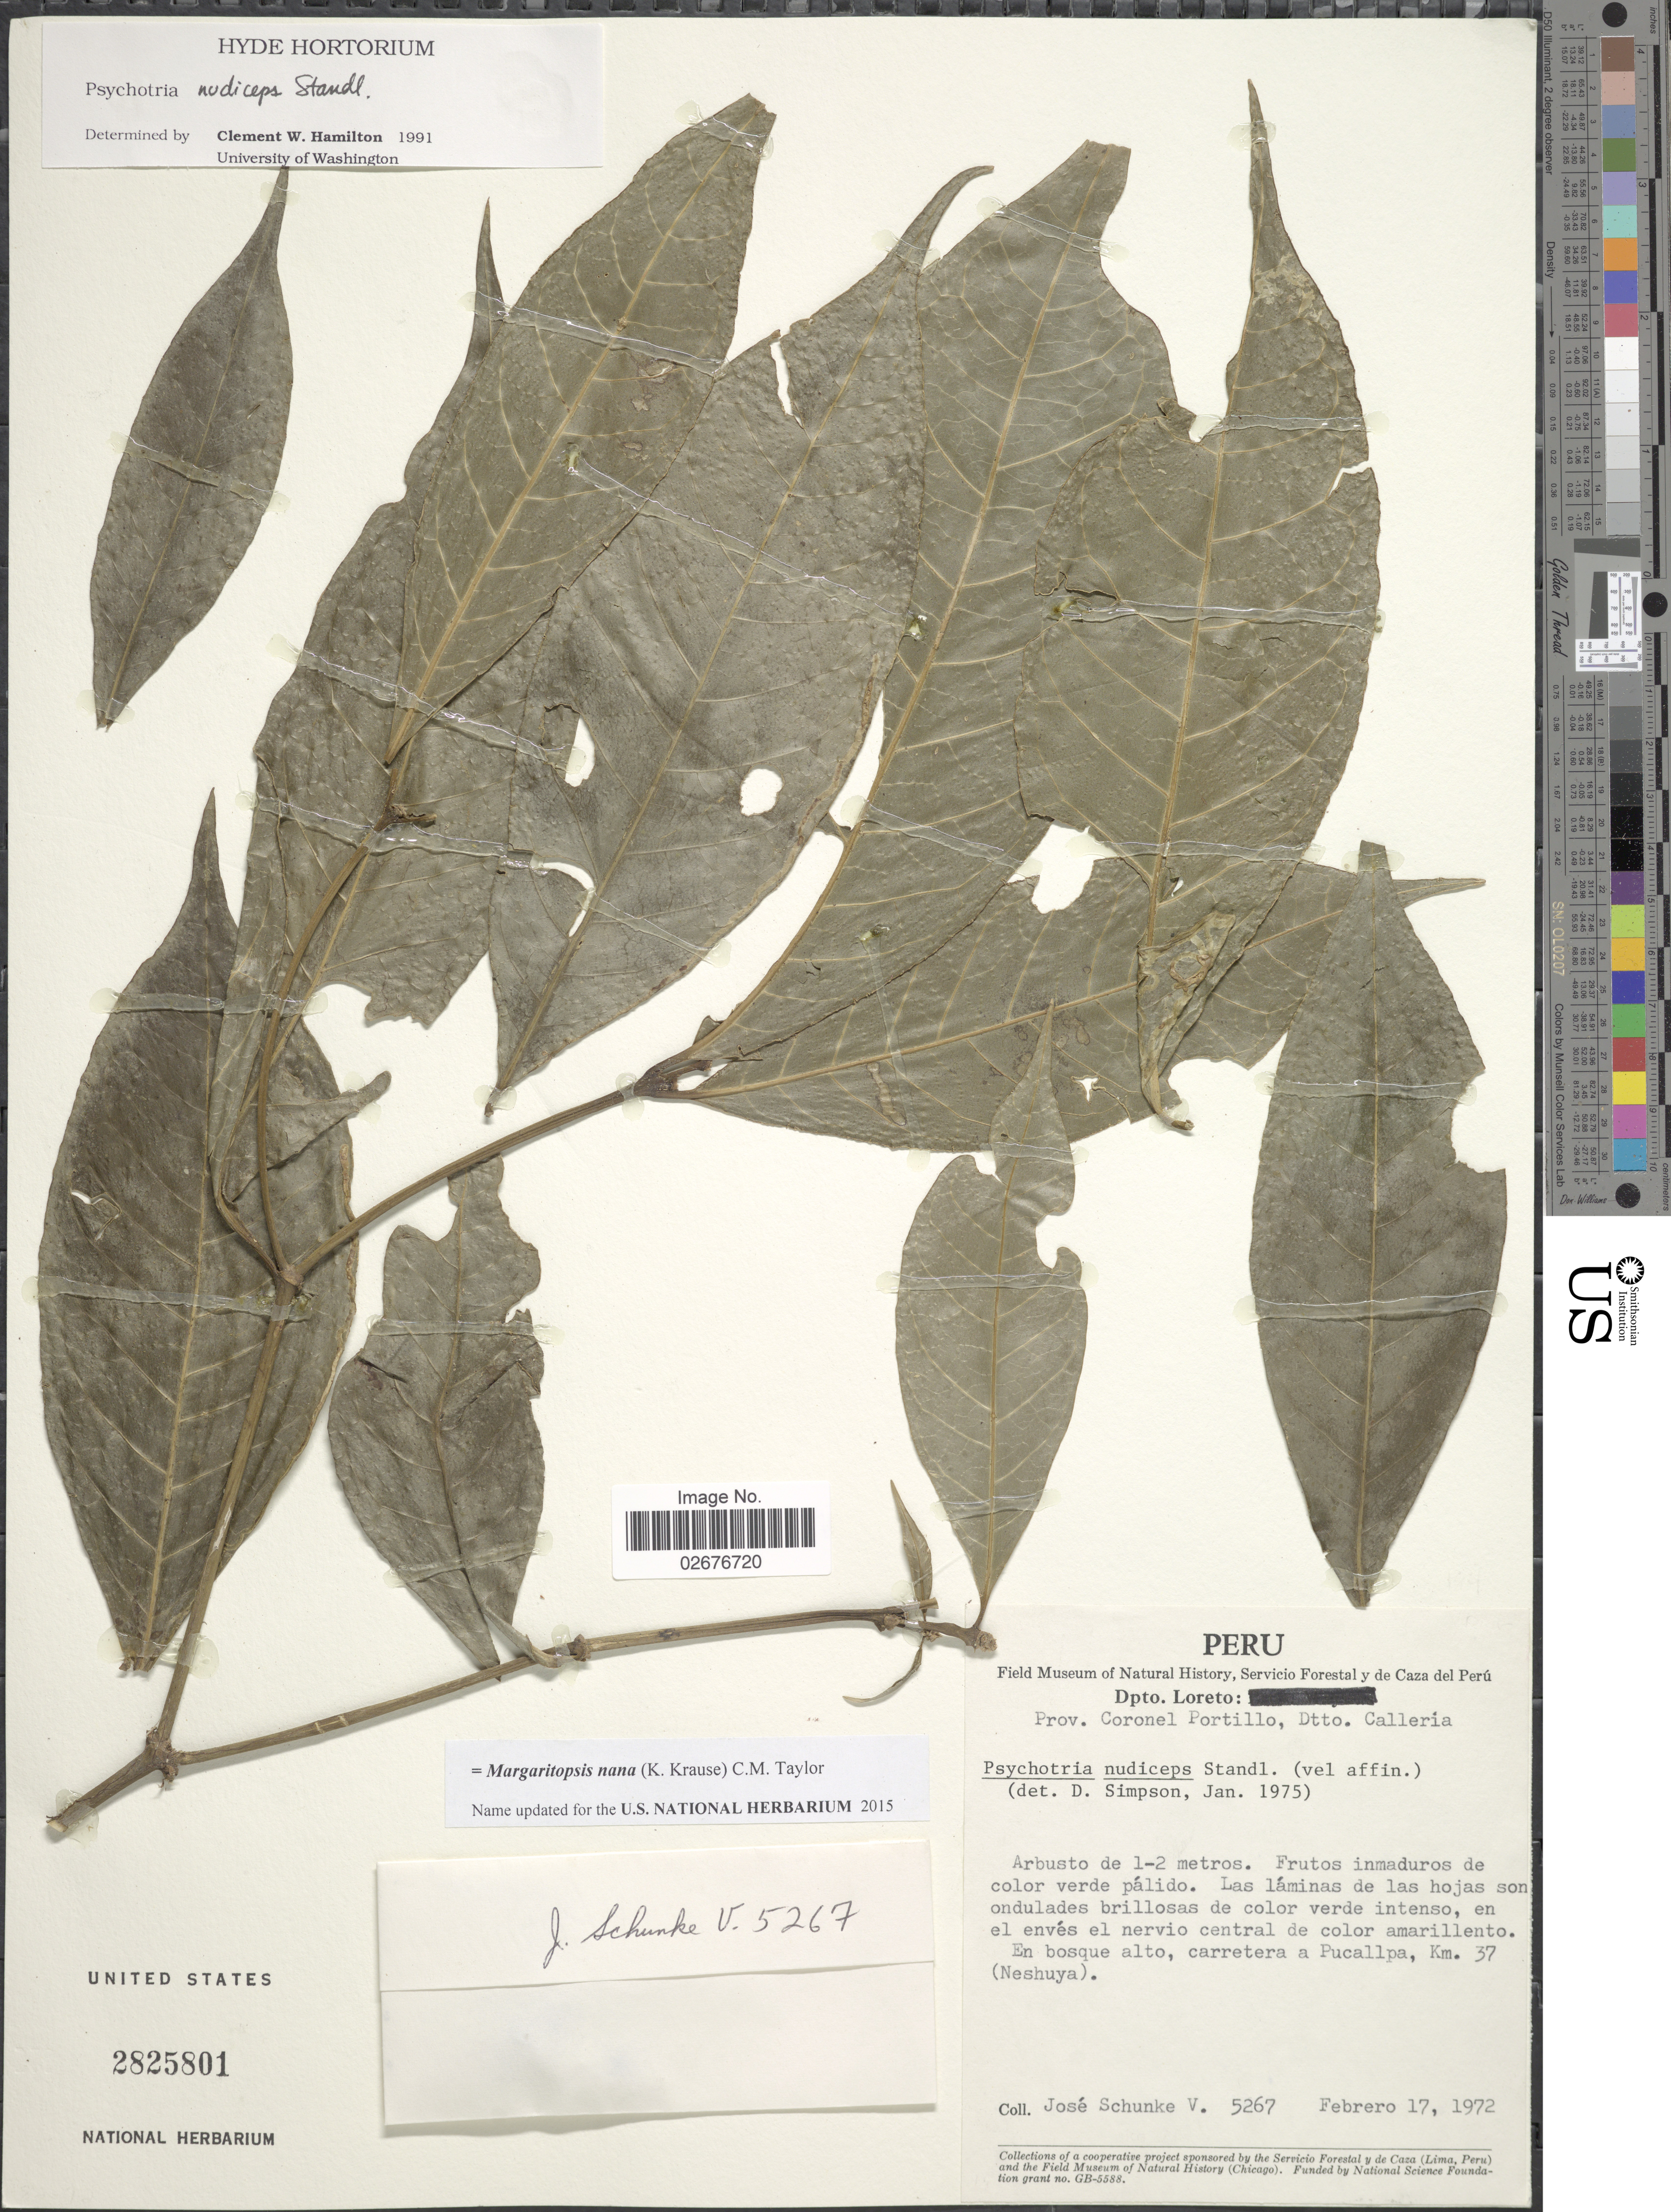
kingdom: Plantae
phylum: Tracheophyta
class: Magnoliopsida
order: Gentianales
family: Rubiaceae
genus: Margaritopsis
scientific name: Margaritopsis nana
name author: (K. Krause) C.M. Taylor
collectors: J. Schunke Vigo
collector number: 5267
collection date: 1972-02-17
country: Peru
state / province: Loreto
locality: Prov. Coronel Portillo, Dtto. Calleria, en bosque alto, carretera a Pucallpa, km. 37 (Neshuya)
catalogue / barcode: US 2825801